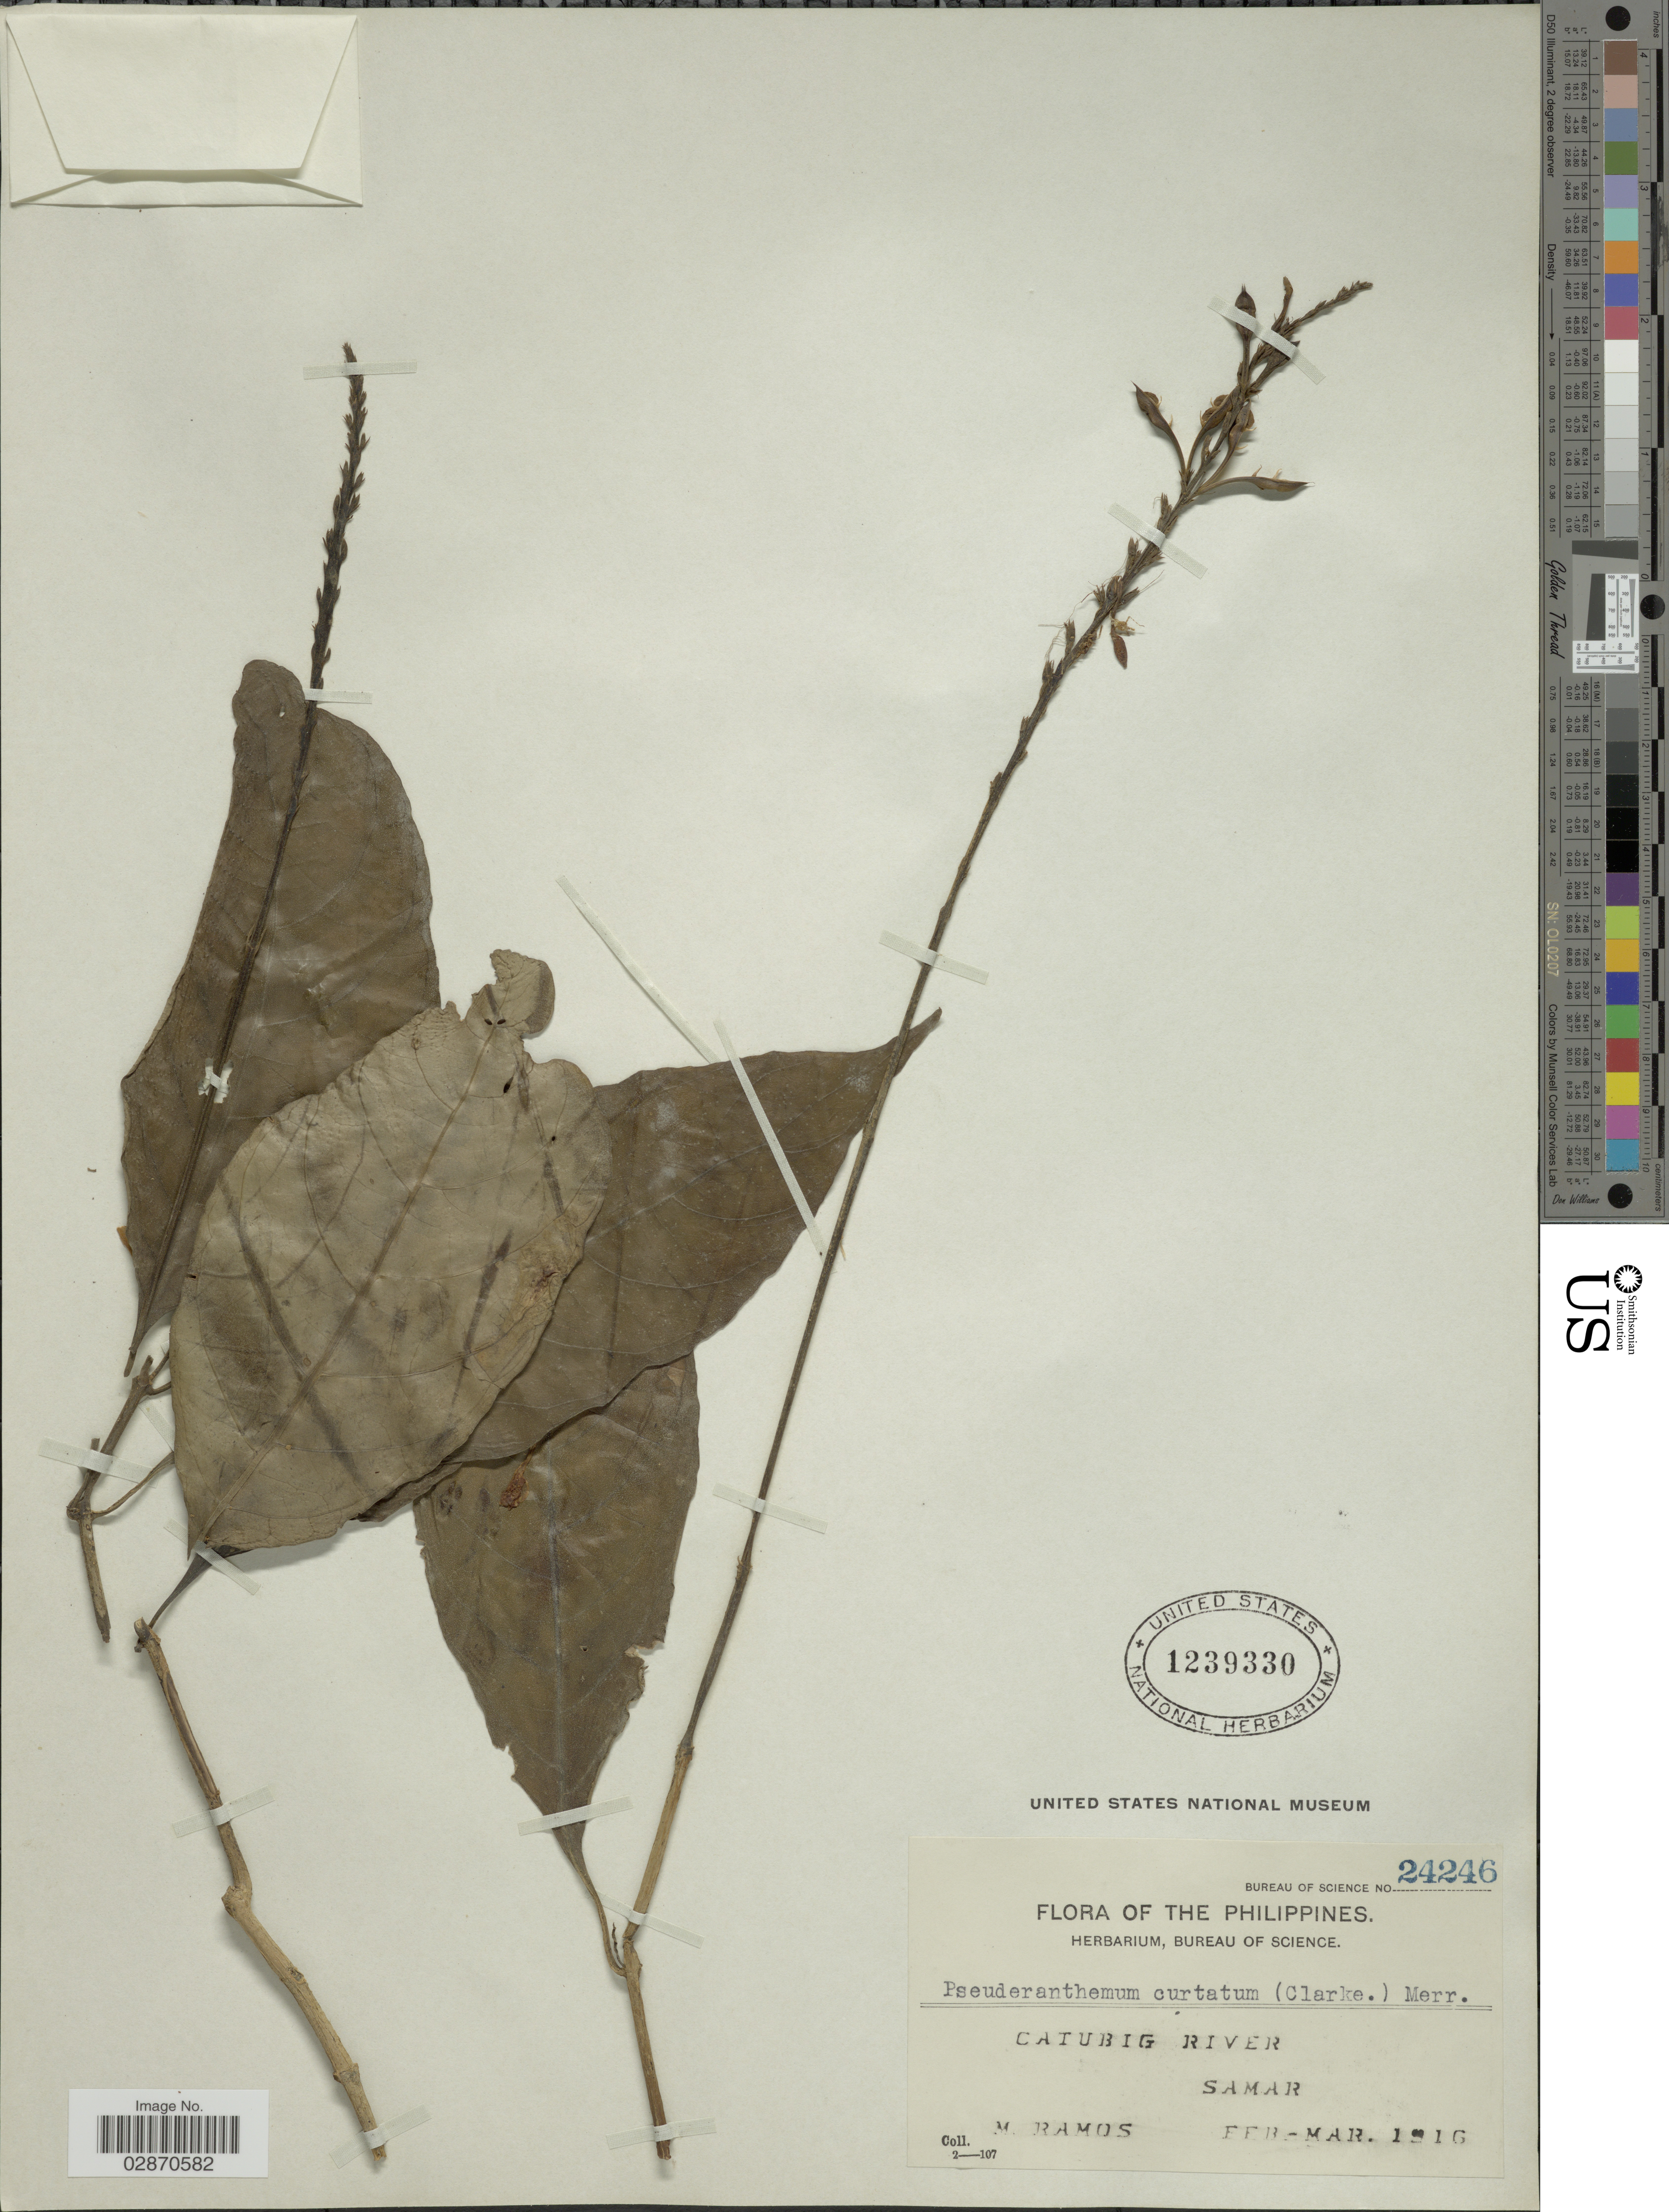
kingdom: Plantae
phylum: Tracheophyta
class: Magnoliopsida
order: Lamiales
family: Acanthaceae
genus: Pseuderanthemum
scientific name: Pseuderanthemum curtatum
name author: Merr.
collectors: M. Ramos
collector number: Bureau of Science 24246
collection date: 1916-02/1916-03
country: Philippines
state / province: Eastern Visayas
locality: Catubig River. Samar.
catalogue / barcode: US 1239330